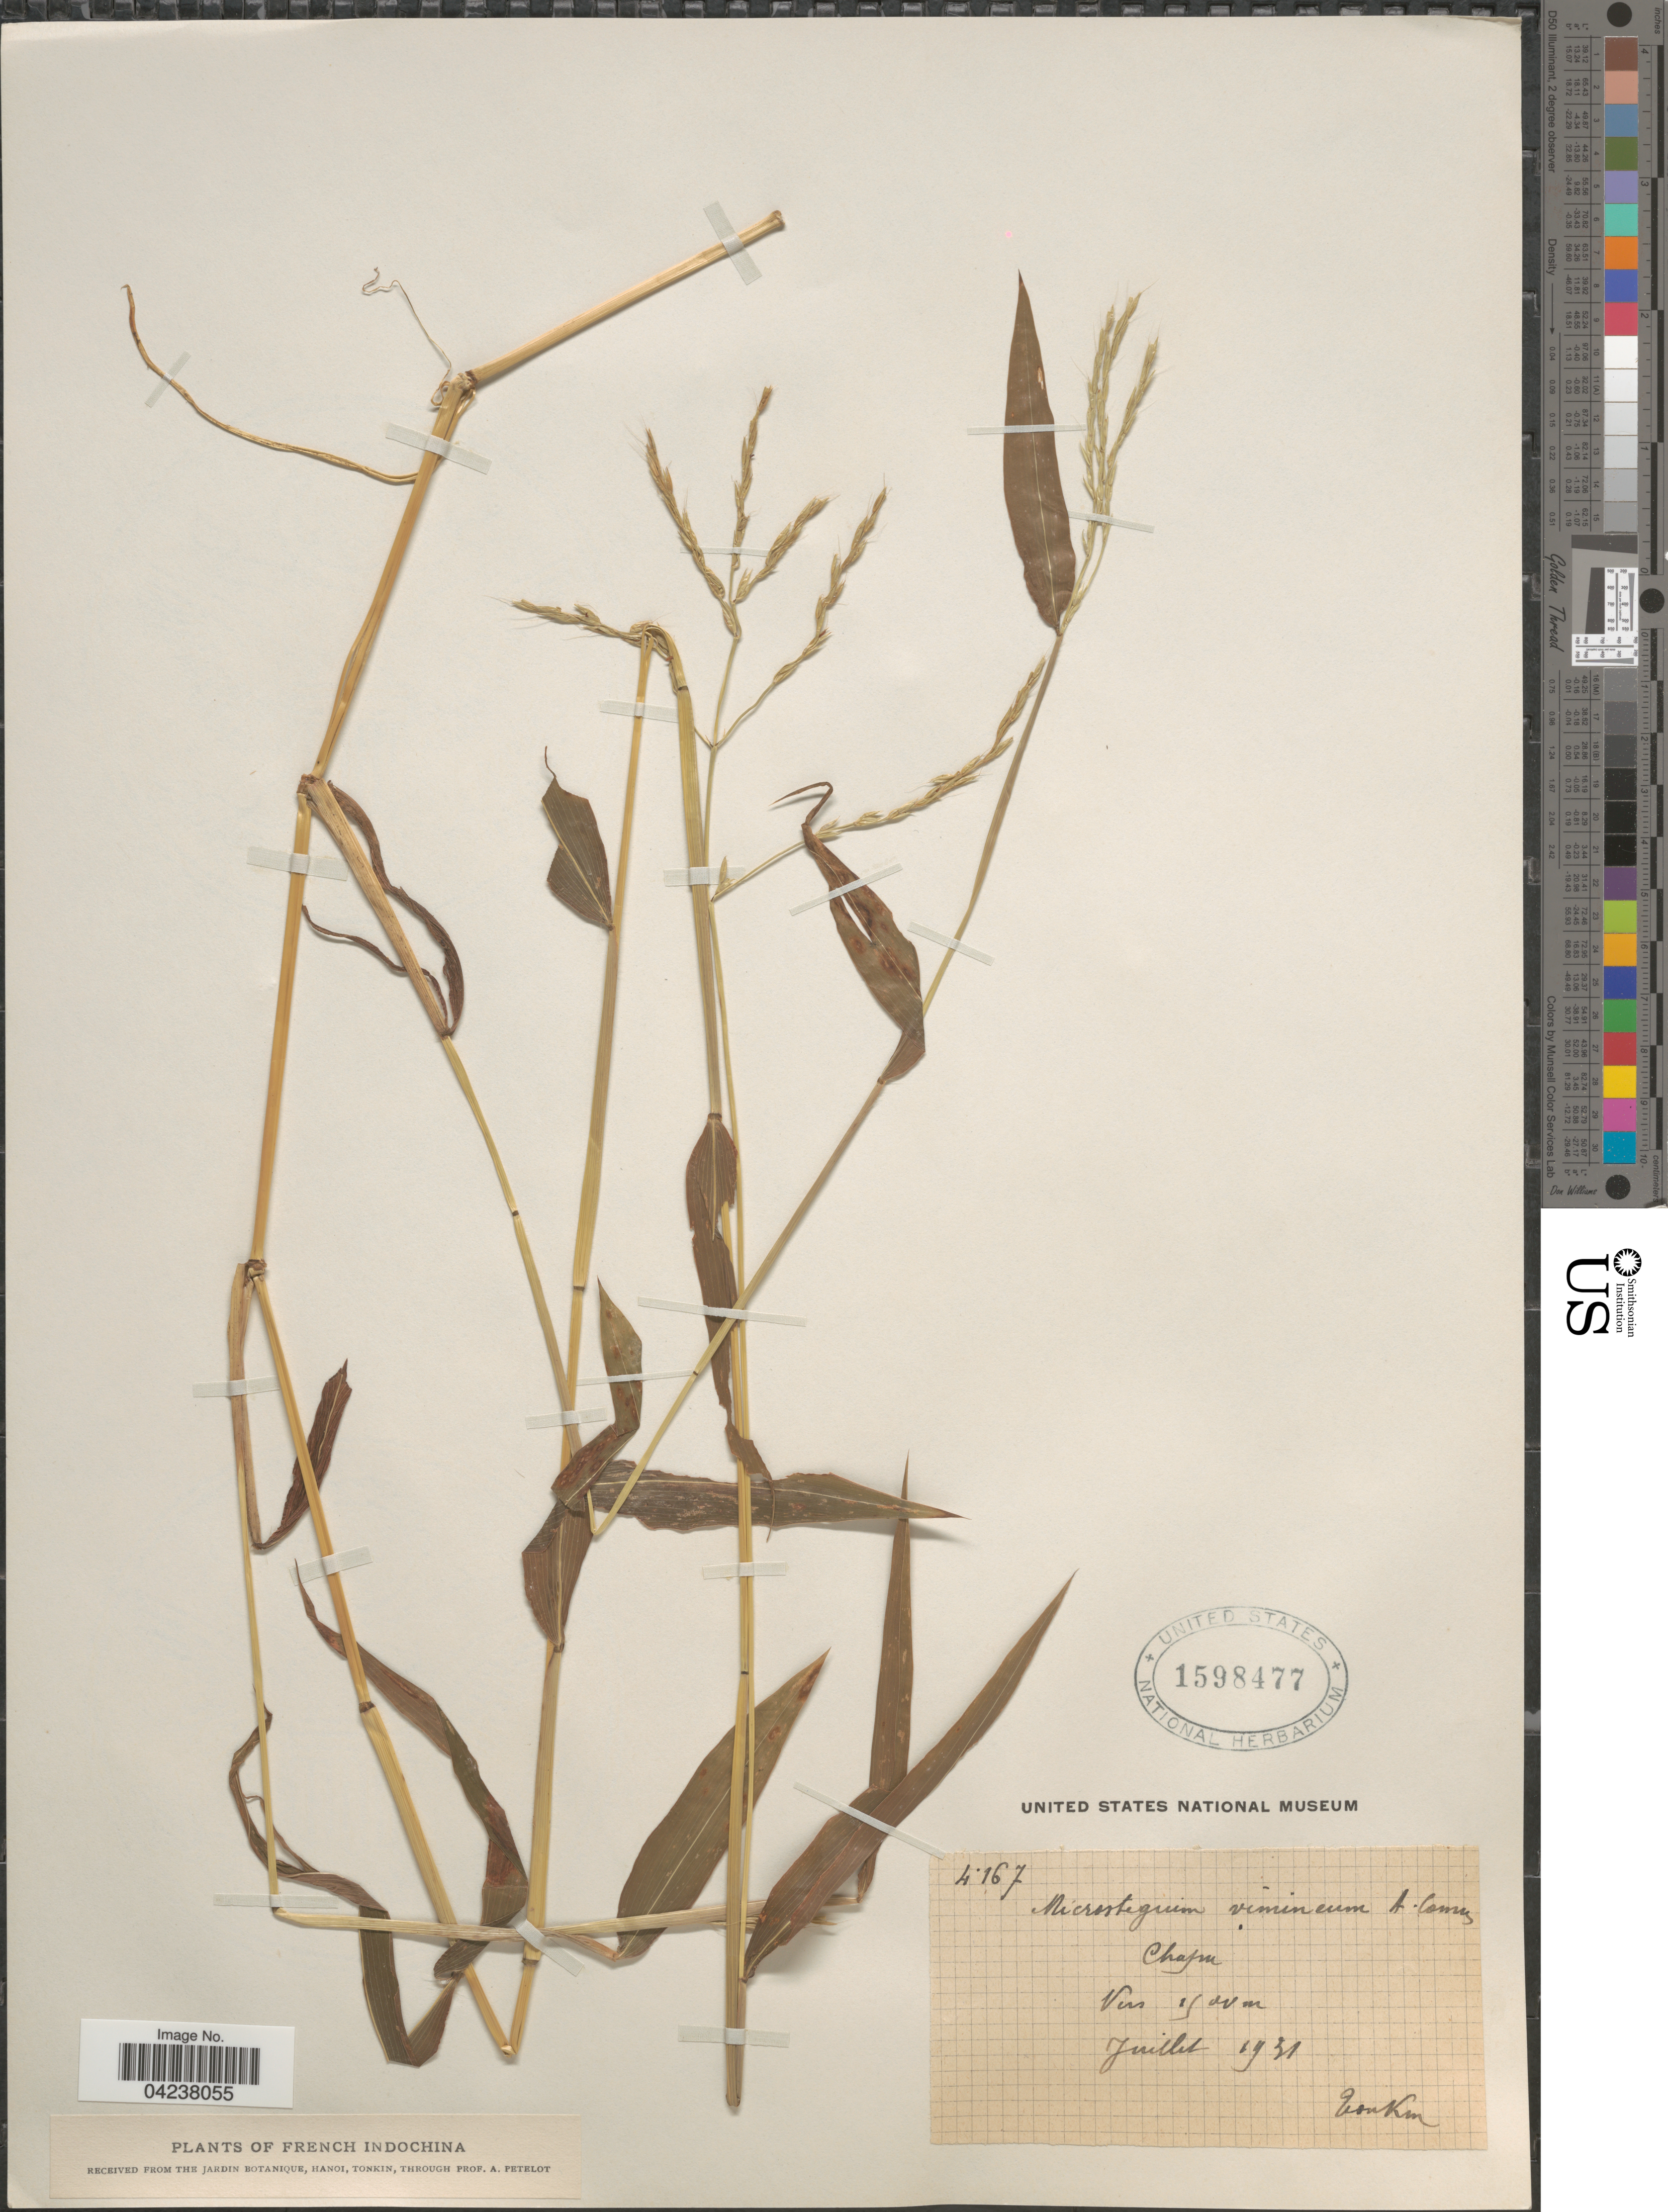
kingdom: Plantae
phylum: Tracheophyta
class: Liliopsida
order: Poales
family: Poaceae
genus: Microstegium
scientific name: Microstegium vimineum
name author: (Trin.) A. Camus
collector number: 4167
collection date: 1931-07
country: Vietnam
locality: Chapa. Tonkin.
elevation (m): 1500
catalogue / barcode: US 1598477